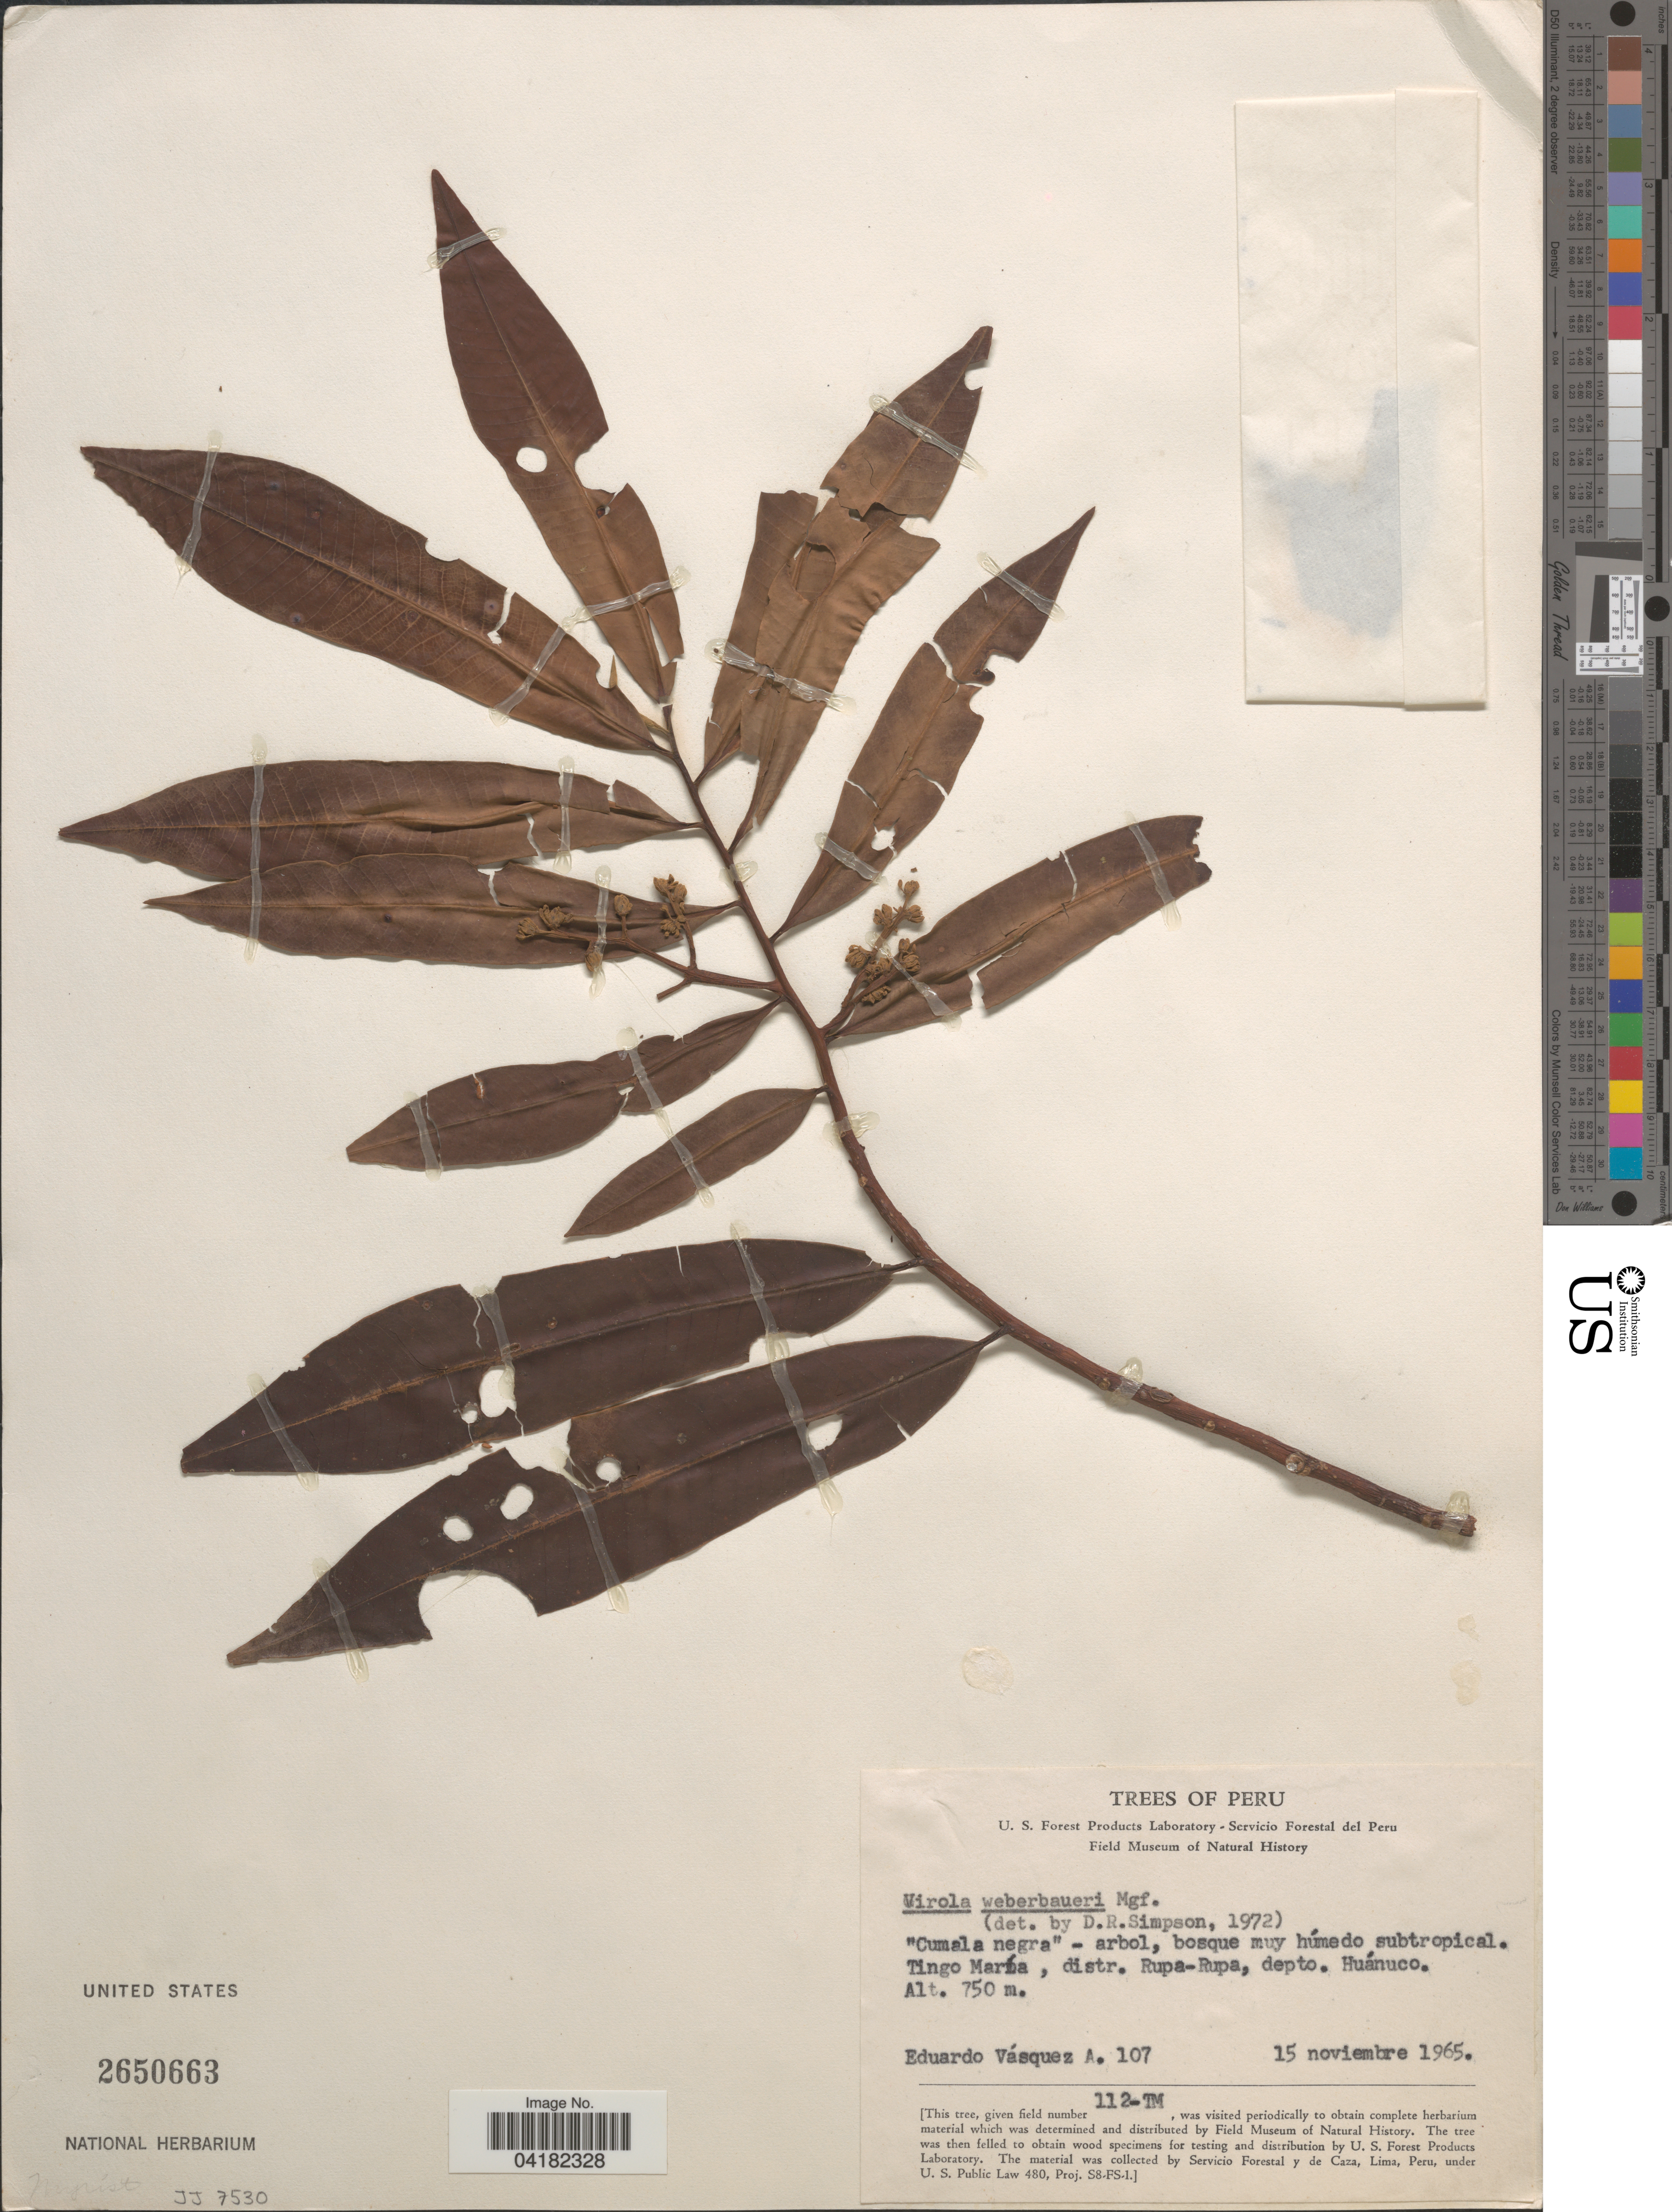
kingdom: Plantae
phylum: Tracheophyta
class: Magnoliopsida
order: Magnoliales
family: Myristicaceae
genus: Virola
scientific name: Virola weberbaueri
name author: Markgr.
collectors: E. Vasquez A.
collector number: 107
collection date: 1965-11-15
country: Peru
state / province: Huánuco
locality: Tingo María, distr. Rupa-Rupa, depto. Huánuco.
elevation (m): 750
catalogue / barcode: US 2650663